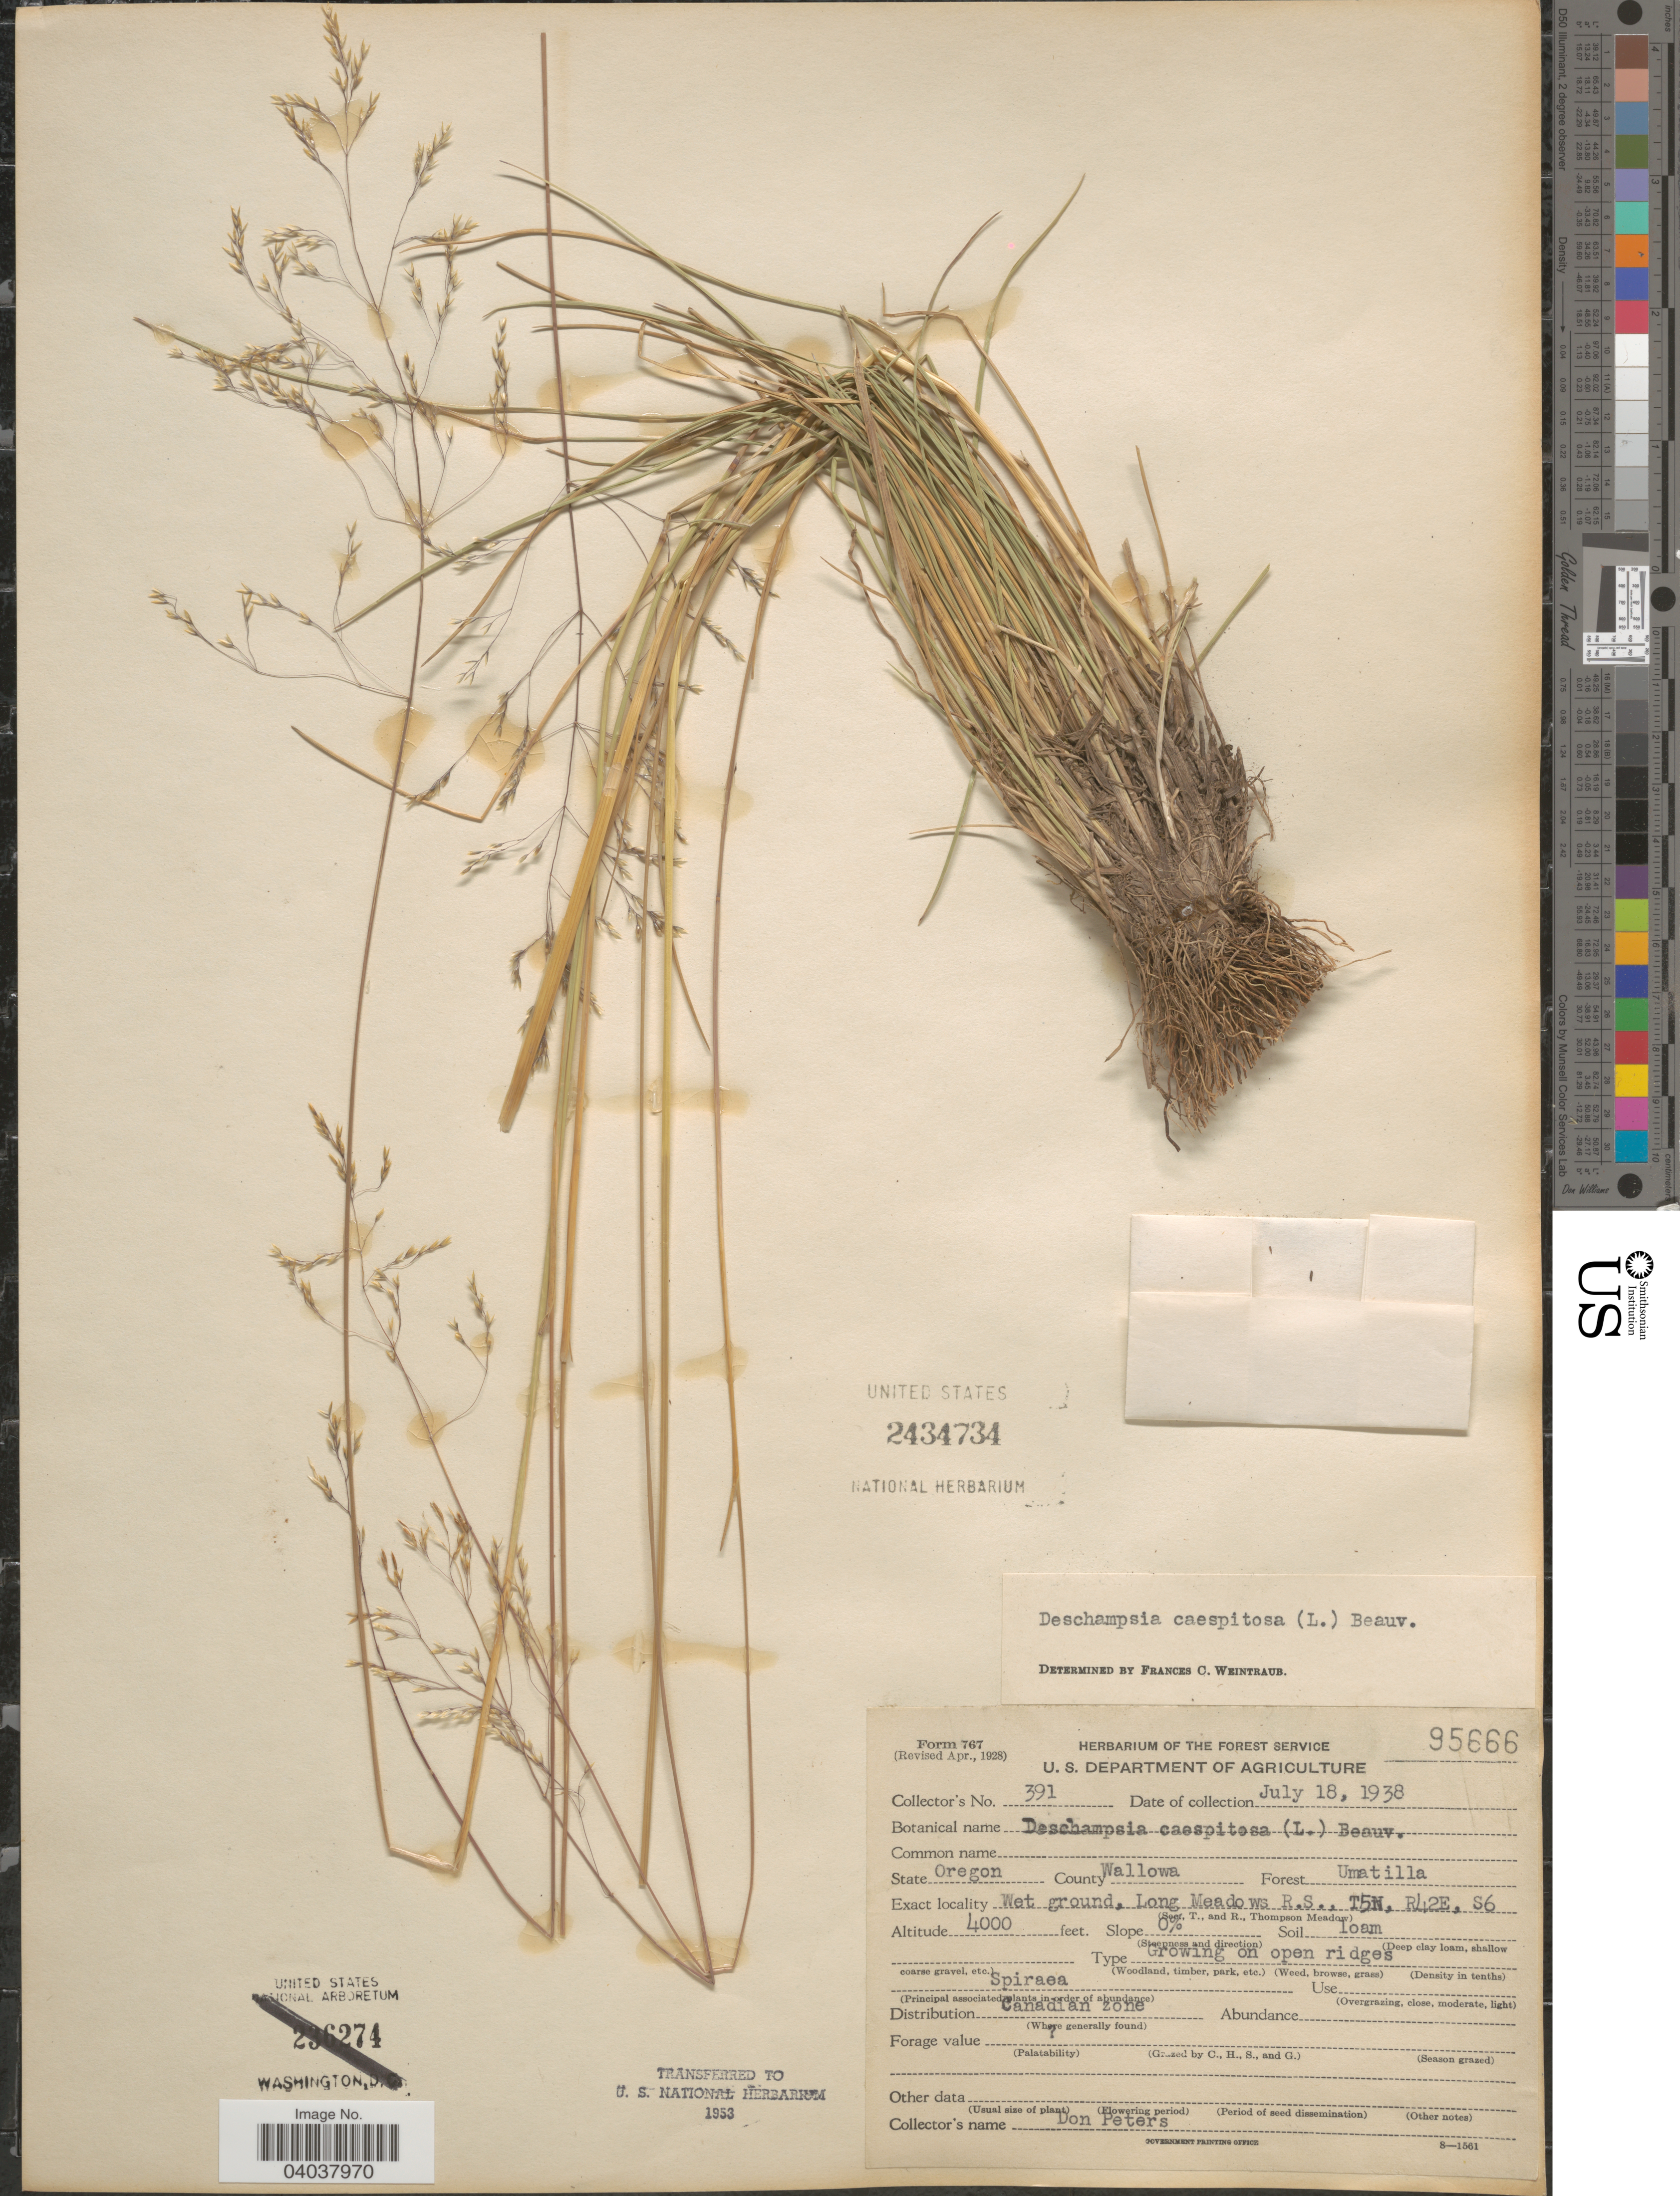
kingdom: Plantae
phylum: Tracheophyta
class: Liliopsida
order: Poales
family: Poaceae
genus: Deschampsia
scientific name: Deschampsia cespitosa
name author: (L.) P. Beauv.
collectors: D. Peters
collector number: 391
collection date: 1938-07-18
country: United States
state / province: Oregon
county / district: Wallowa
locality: County Wallowa. Forest Umatilla. Long Meadows R.S., T5N, R42E, S6. Slope 0%.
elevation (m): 1219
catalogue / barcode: US 2434734